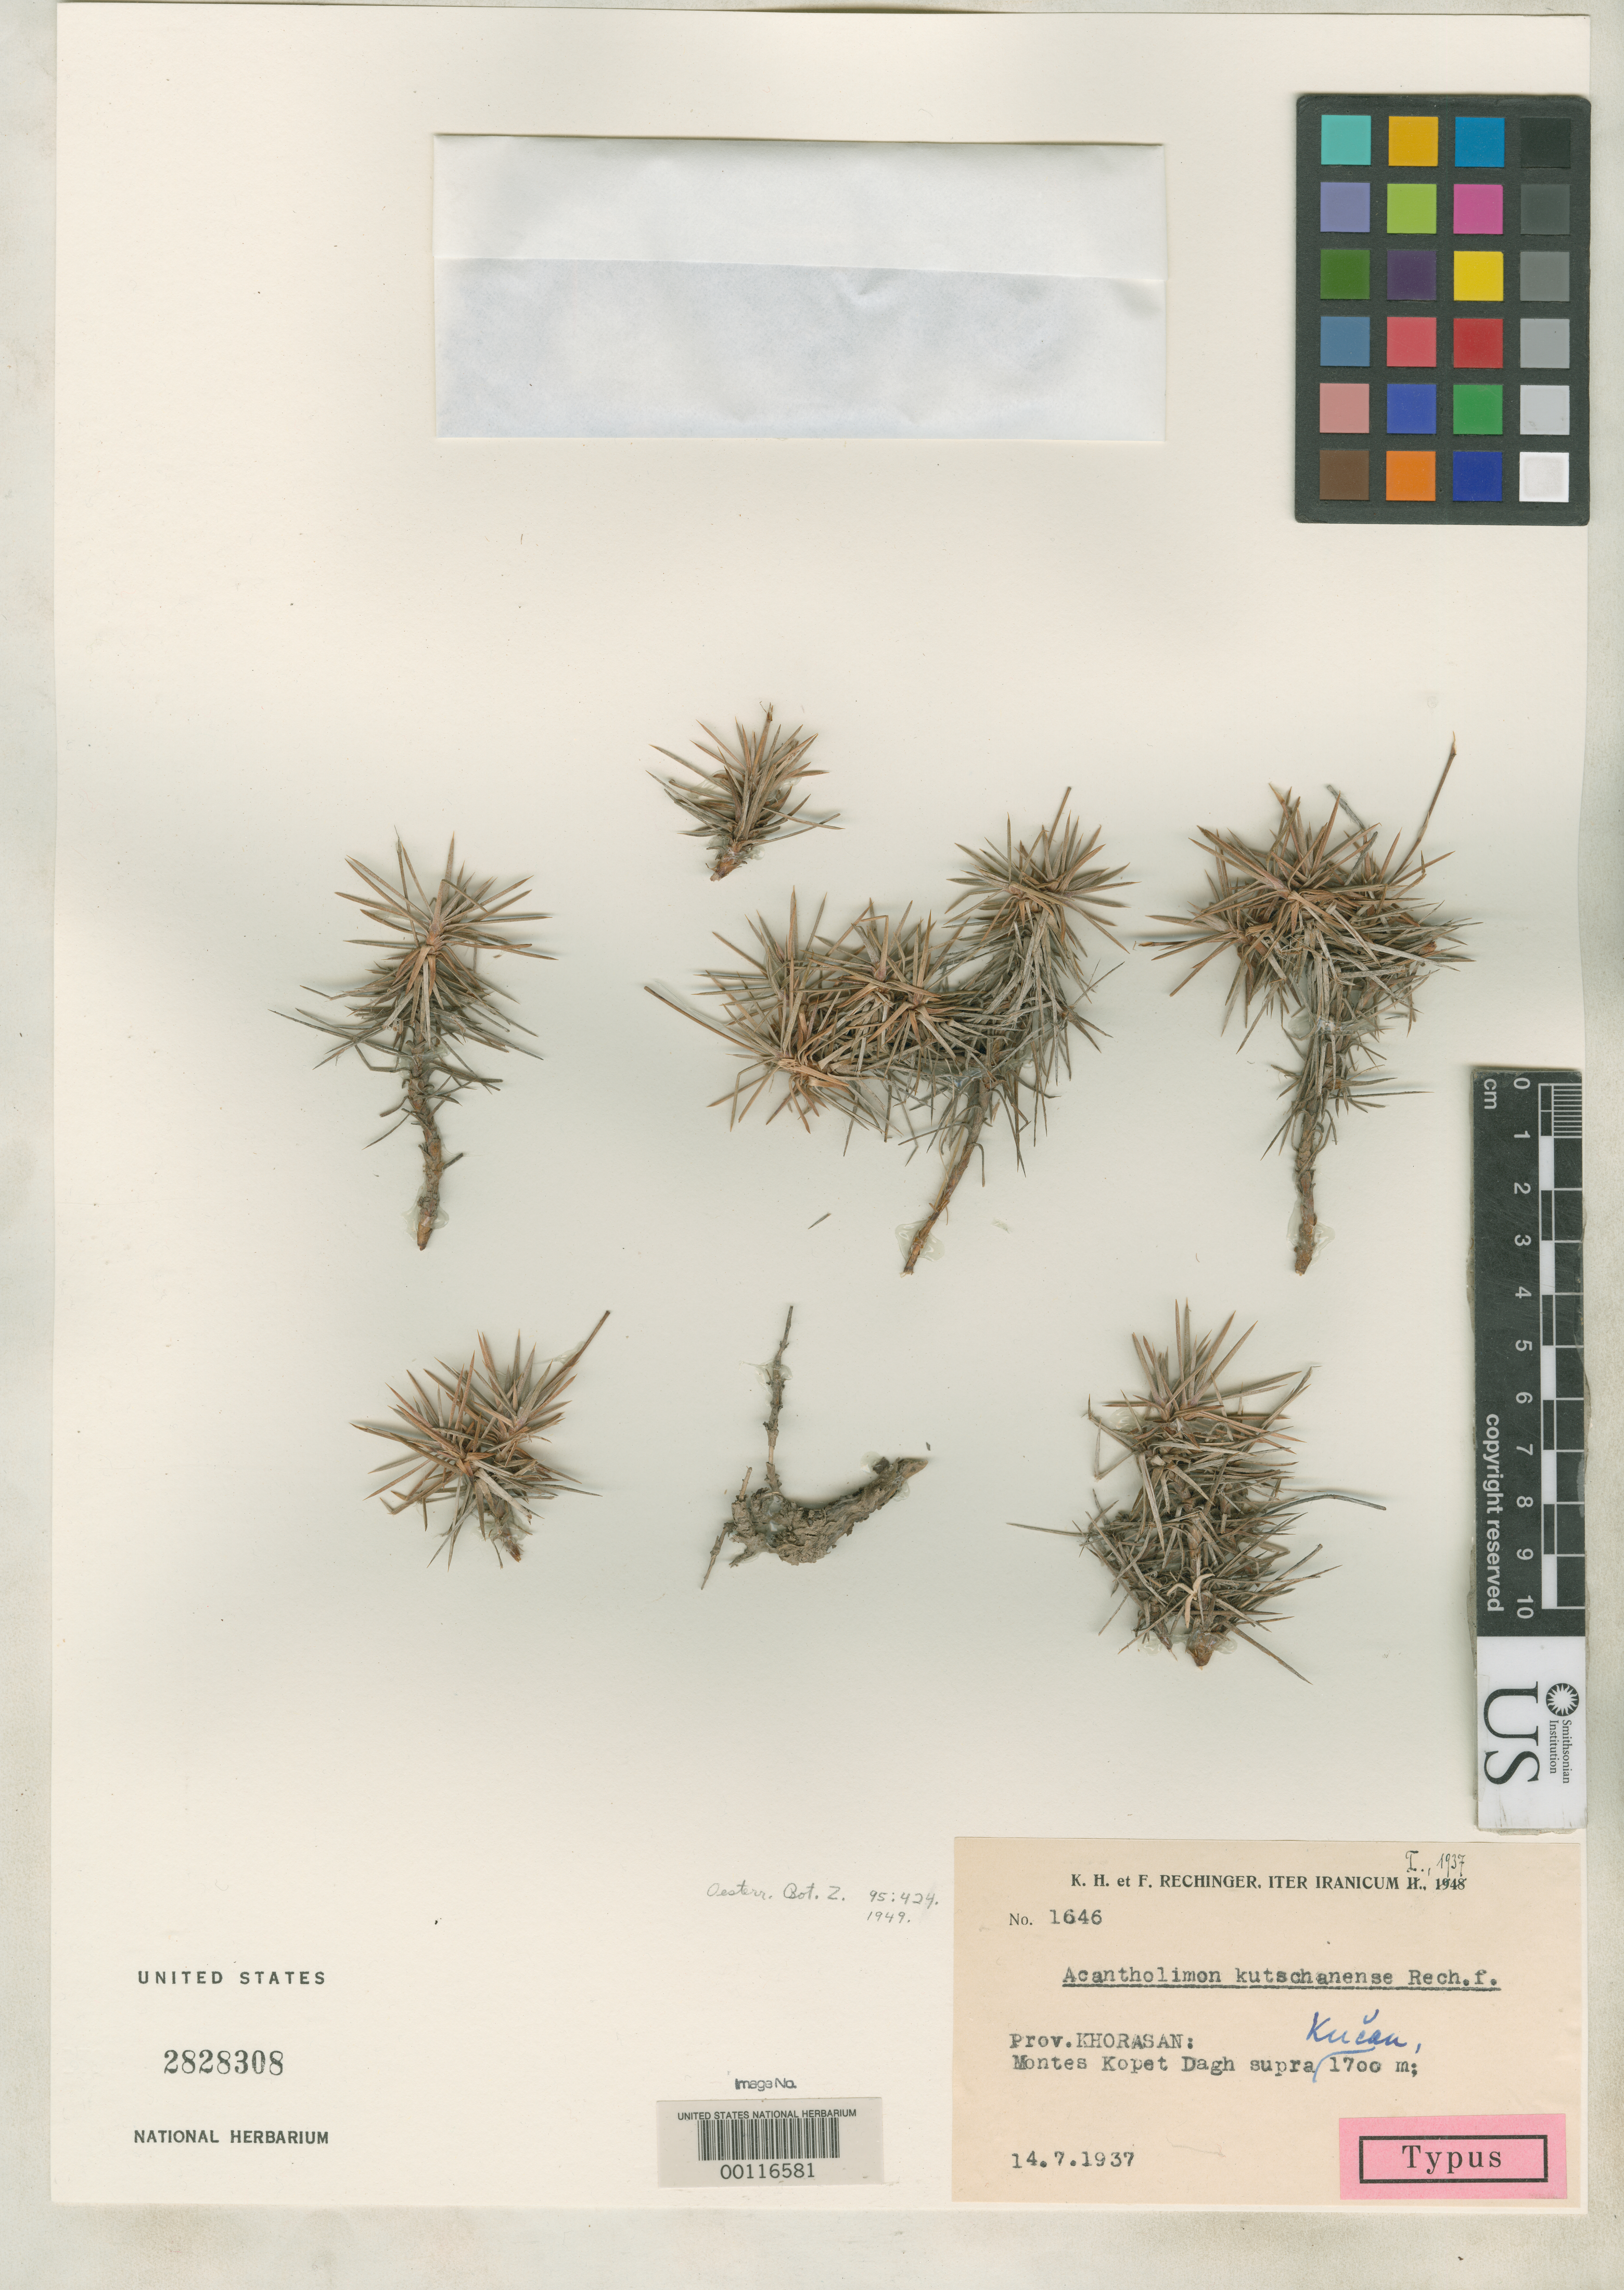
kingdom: Plantae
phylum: Tracheophyta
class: Magnoliopsida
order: Caryophyllales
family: Plumbaginaceae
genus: Acantholimon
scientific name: Acantholimon kutschanense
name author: Rech. f.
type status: Isotype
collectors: K. H. Rechinger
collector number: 1646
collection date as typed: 14 Jul 1937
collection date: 1937-07-14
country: Iran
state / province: Khorasan [obsolete]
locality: Montes Kopet Dagh supra Kucan.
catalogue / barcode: US 2828308